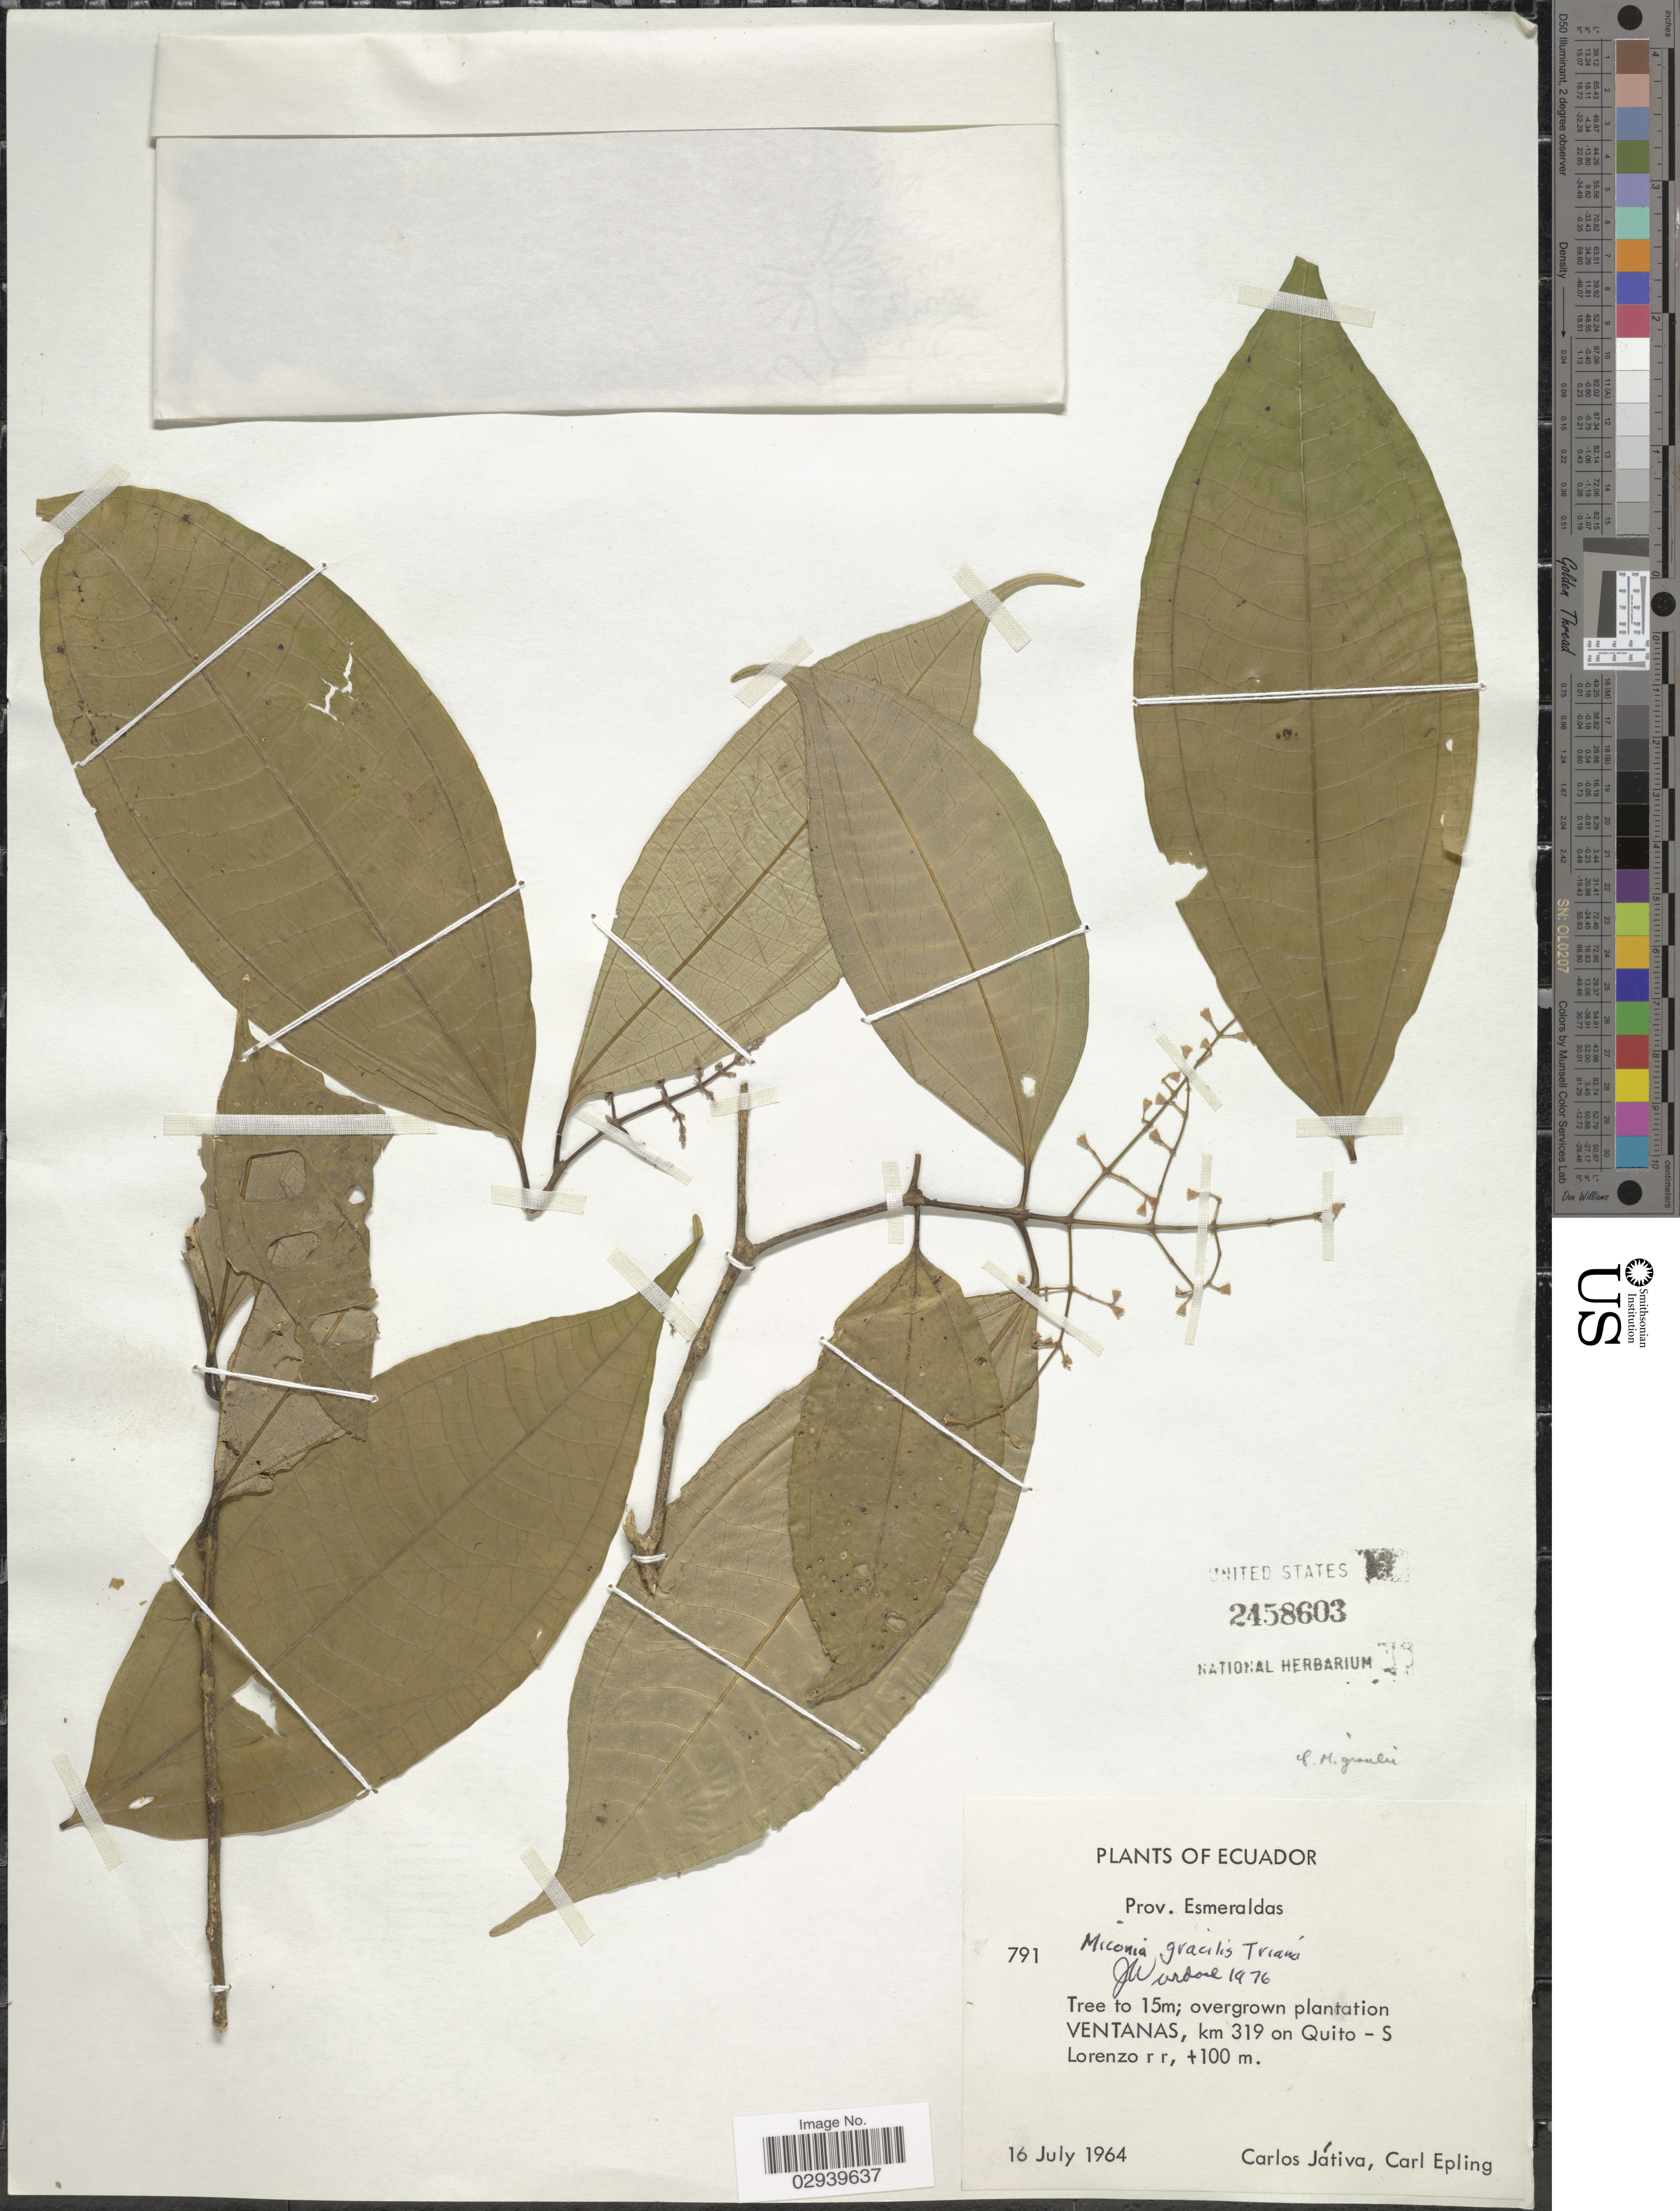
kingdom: Plantae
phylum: Tracheophyta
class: Magnoliopsida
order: Myrtales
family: Melastomataceae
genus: Miconia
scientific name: Miconia gracilis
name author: Triana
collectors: C. D. Játiva & C. C. Epling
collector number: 791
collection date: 1964-07-16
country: Ecuador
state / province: Esmeraldas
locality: Overgrown plantation Ventanas, km 319 on Quito - S Lorenzo r r.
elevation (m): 100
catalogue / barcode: US 2458603